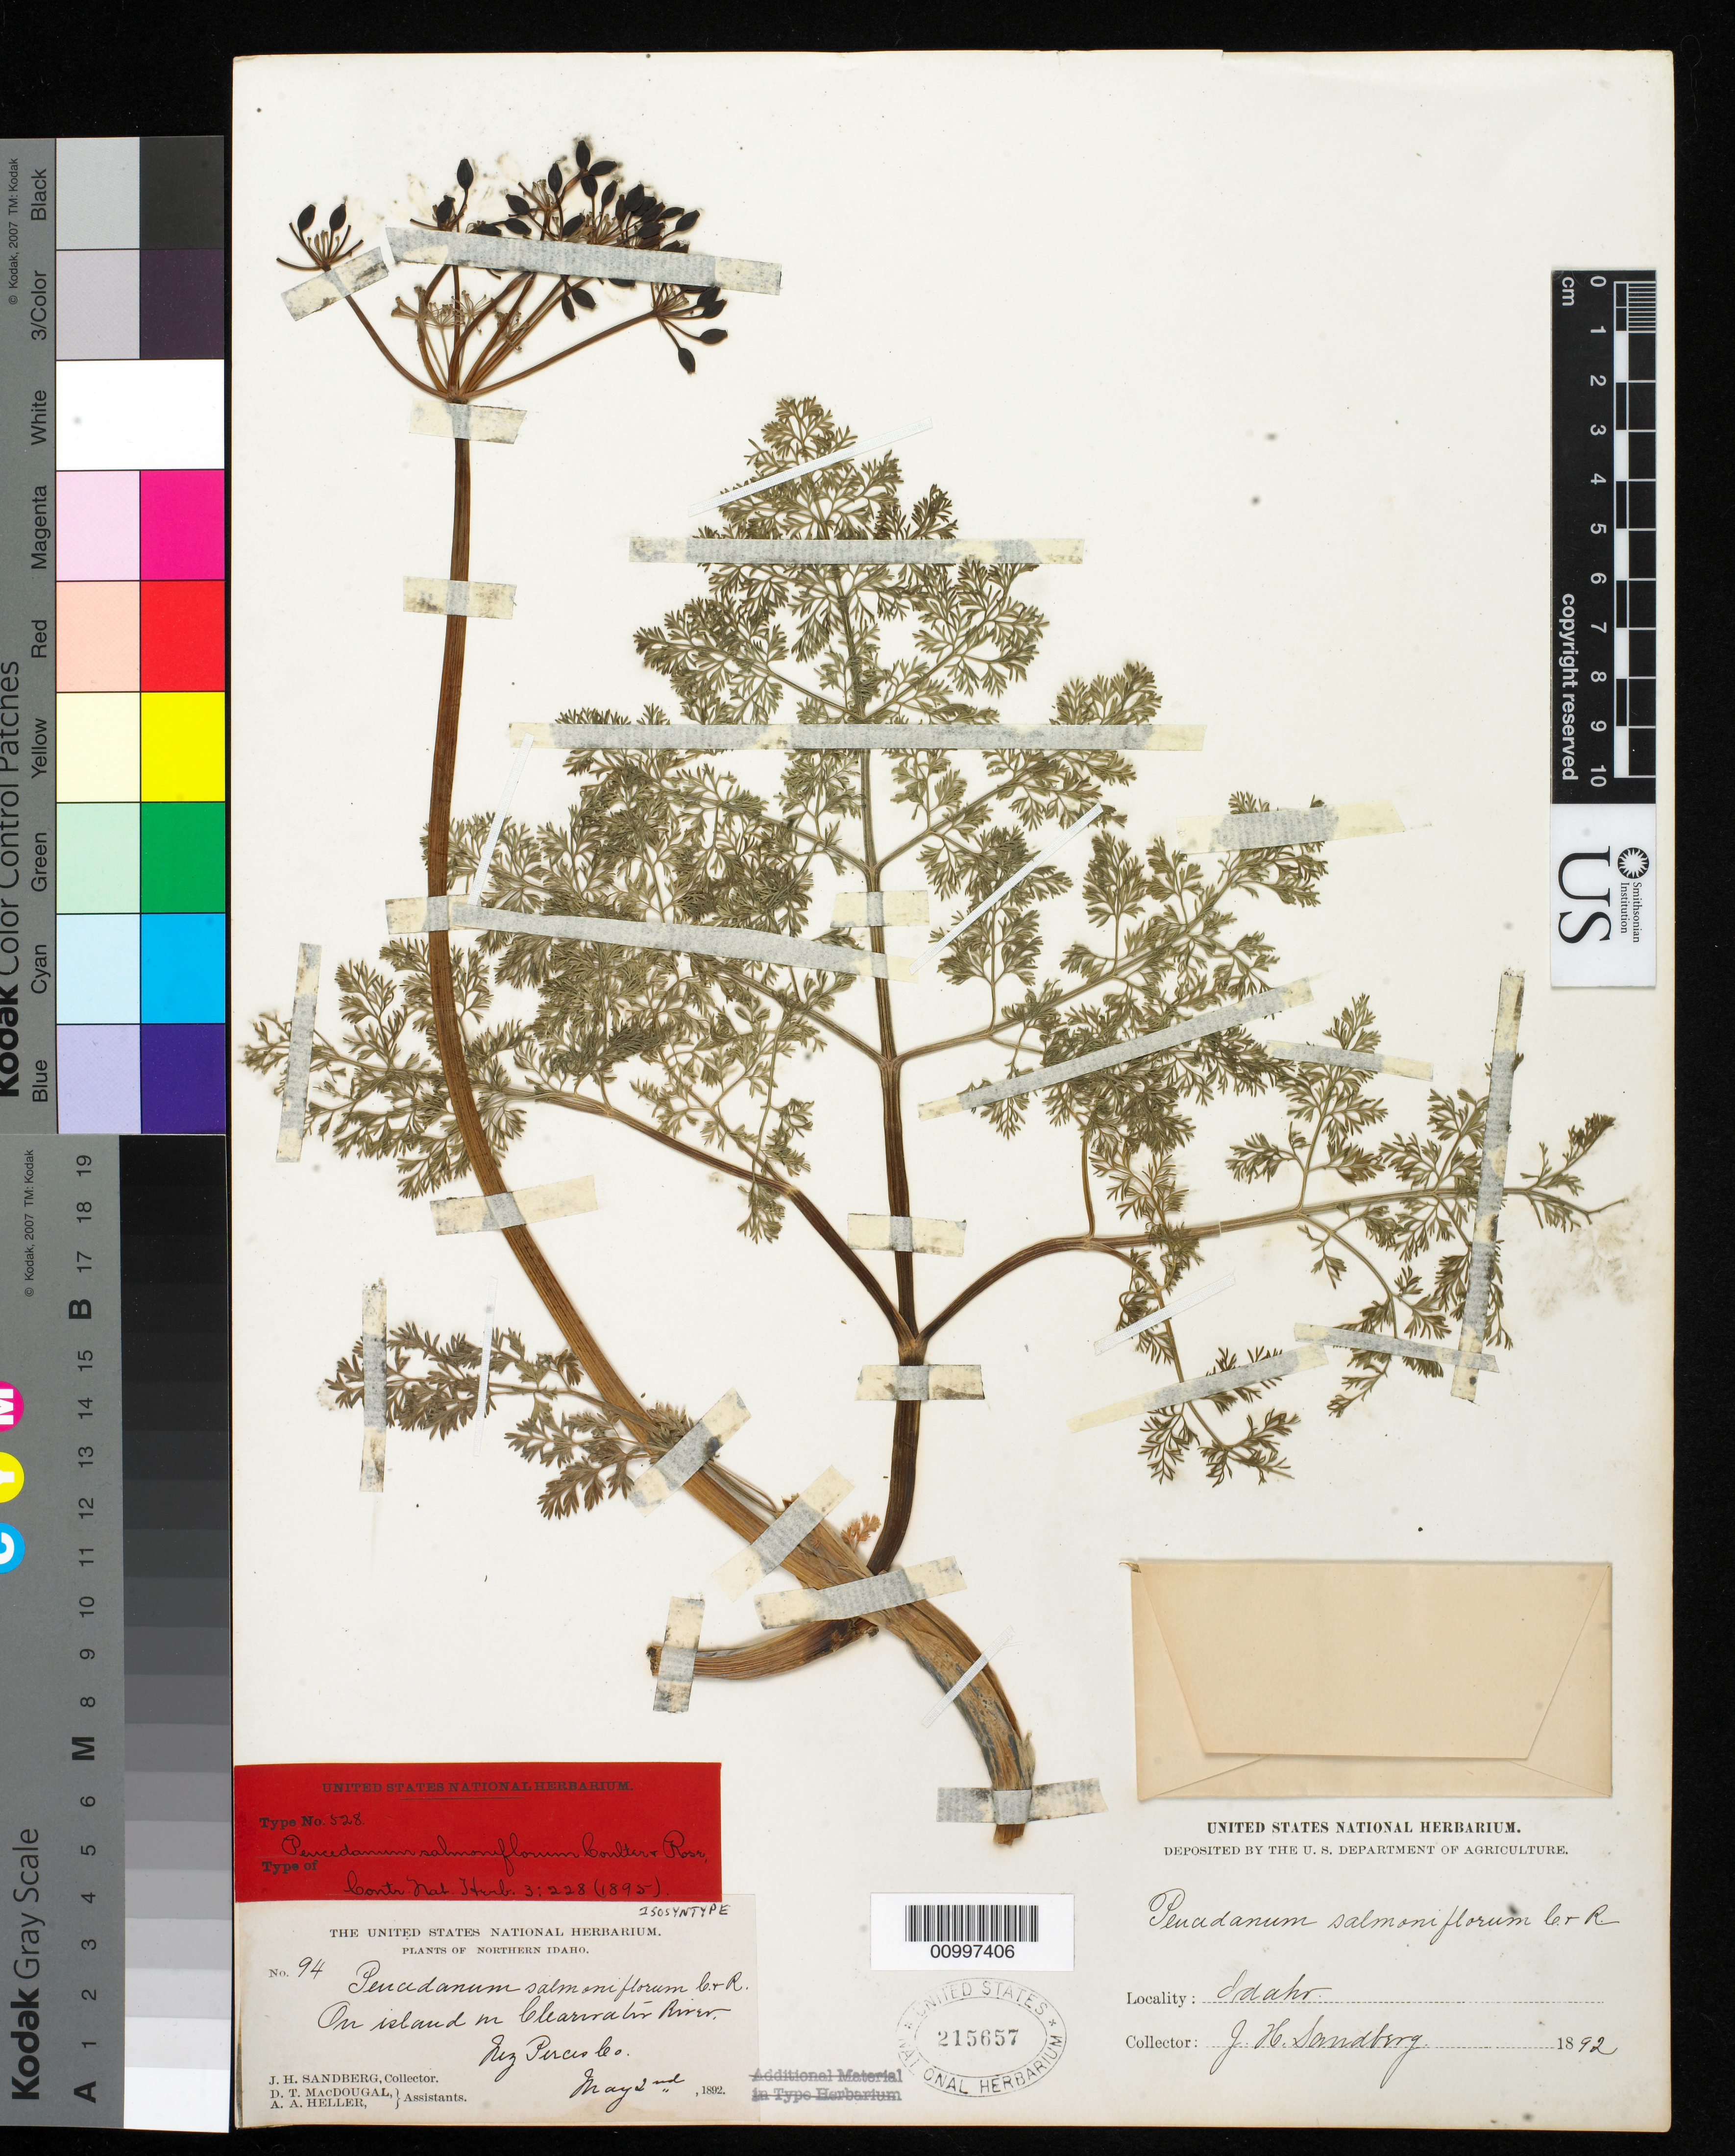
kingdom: Plantae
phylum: Tracheophyta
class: Magnoliopsida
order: Apiales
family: Apiaceae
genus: Peucedanum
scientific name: Peucedanum salmoniflorum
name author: J.M. Coult. & Rose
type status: Syntype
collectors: J. H. Sandberg, D. T. MacDougal & A. A. Heller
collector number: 94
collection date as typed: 02 May 1892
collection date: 1892-05-02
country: United States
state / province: Idaho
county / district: Nez Perce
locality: On island in Clearwater River.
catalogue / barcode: US 215657